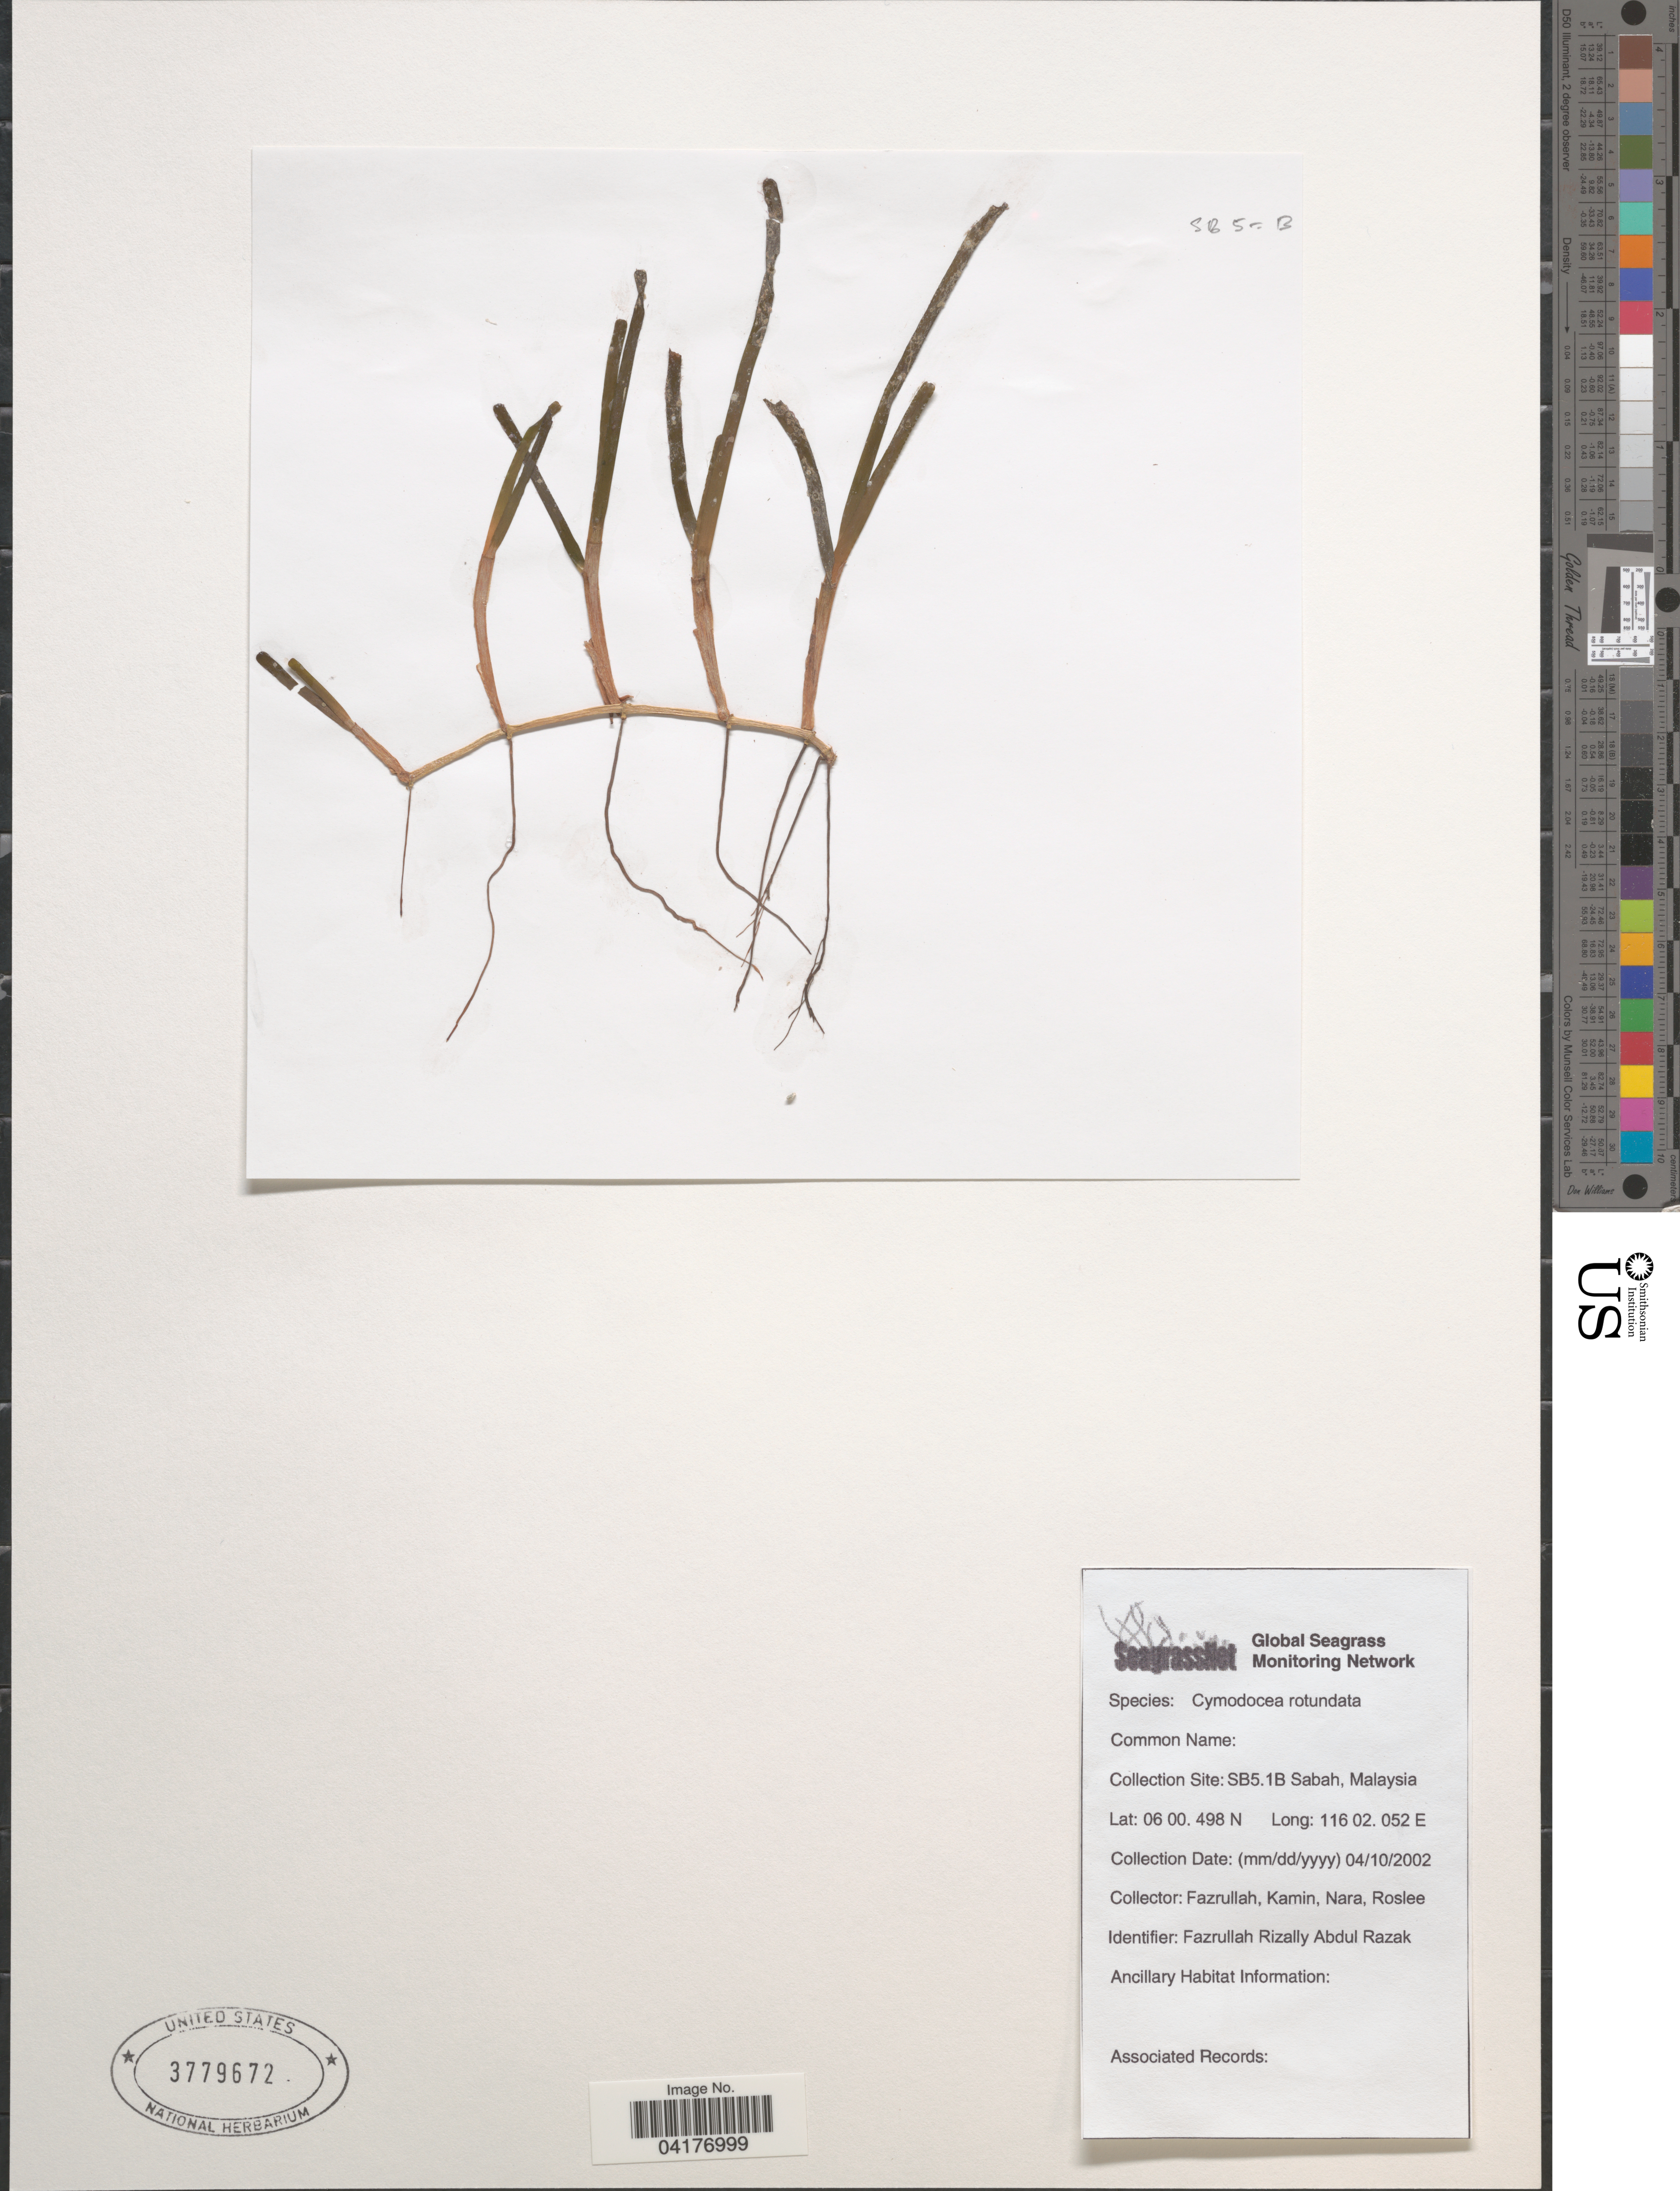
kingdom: Plantae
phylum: Tracheophyta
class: Liliopsida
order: Alismatales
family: Cymodoceaceae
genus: Cymodocea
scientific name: Cymodocea rotundata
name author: Asch. & Schweinf.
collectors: Fazrullah, Kamin, Nara & Roslee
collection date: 2002-10-04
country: Malaysia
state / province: Sabah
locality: Collection Site: SB5.1B Sabah, Malaysia.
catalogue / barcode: US 3779672